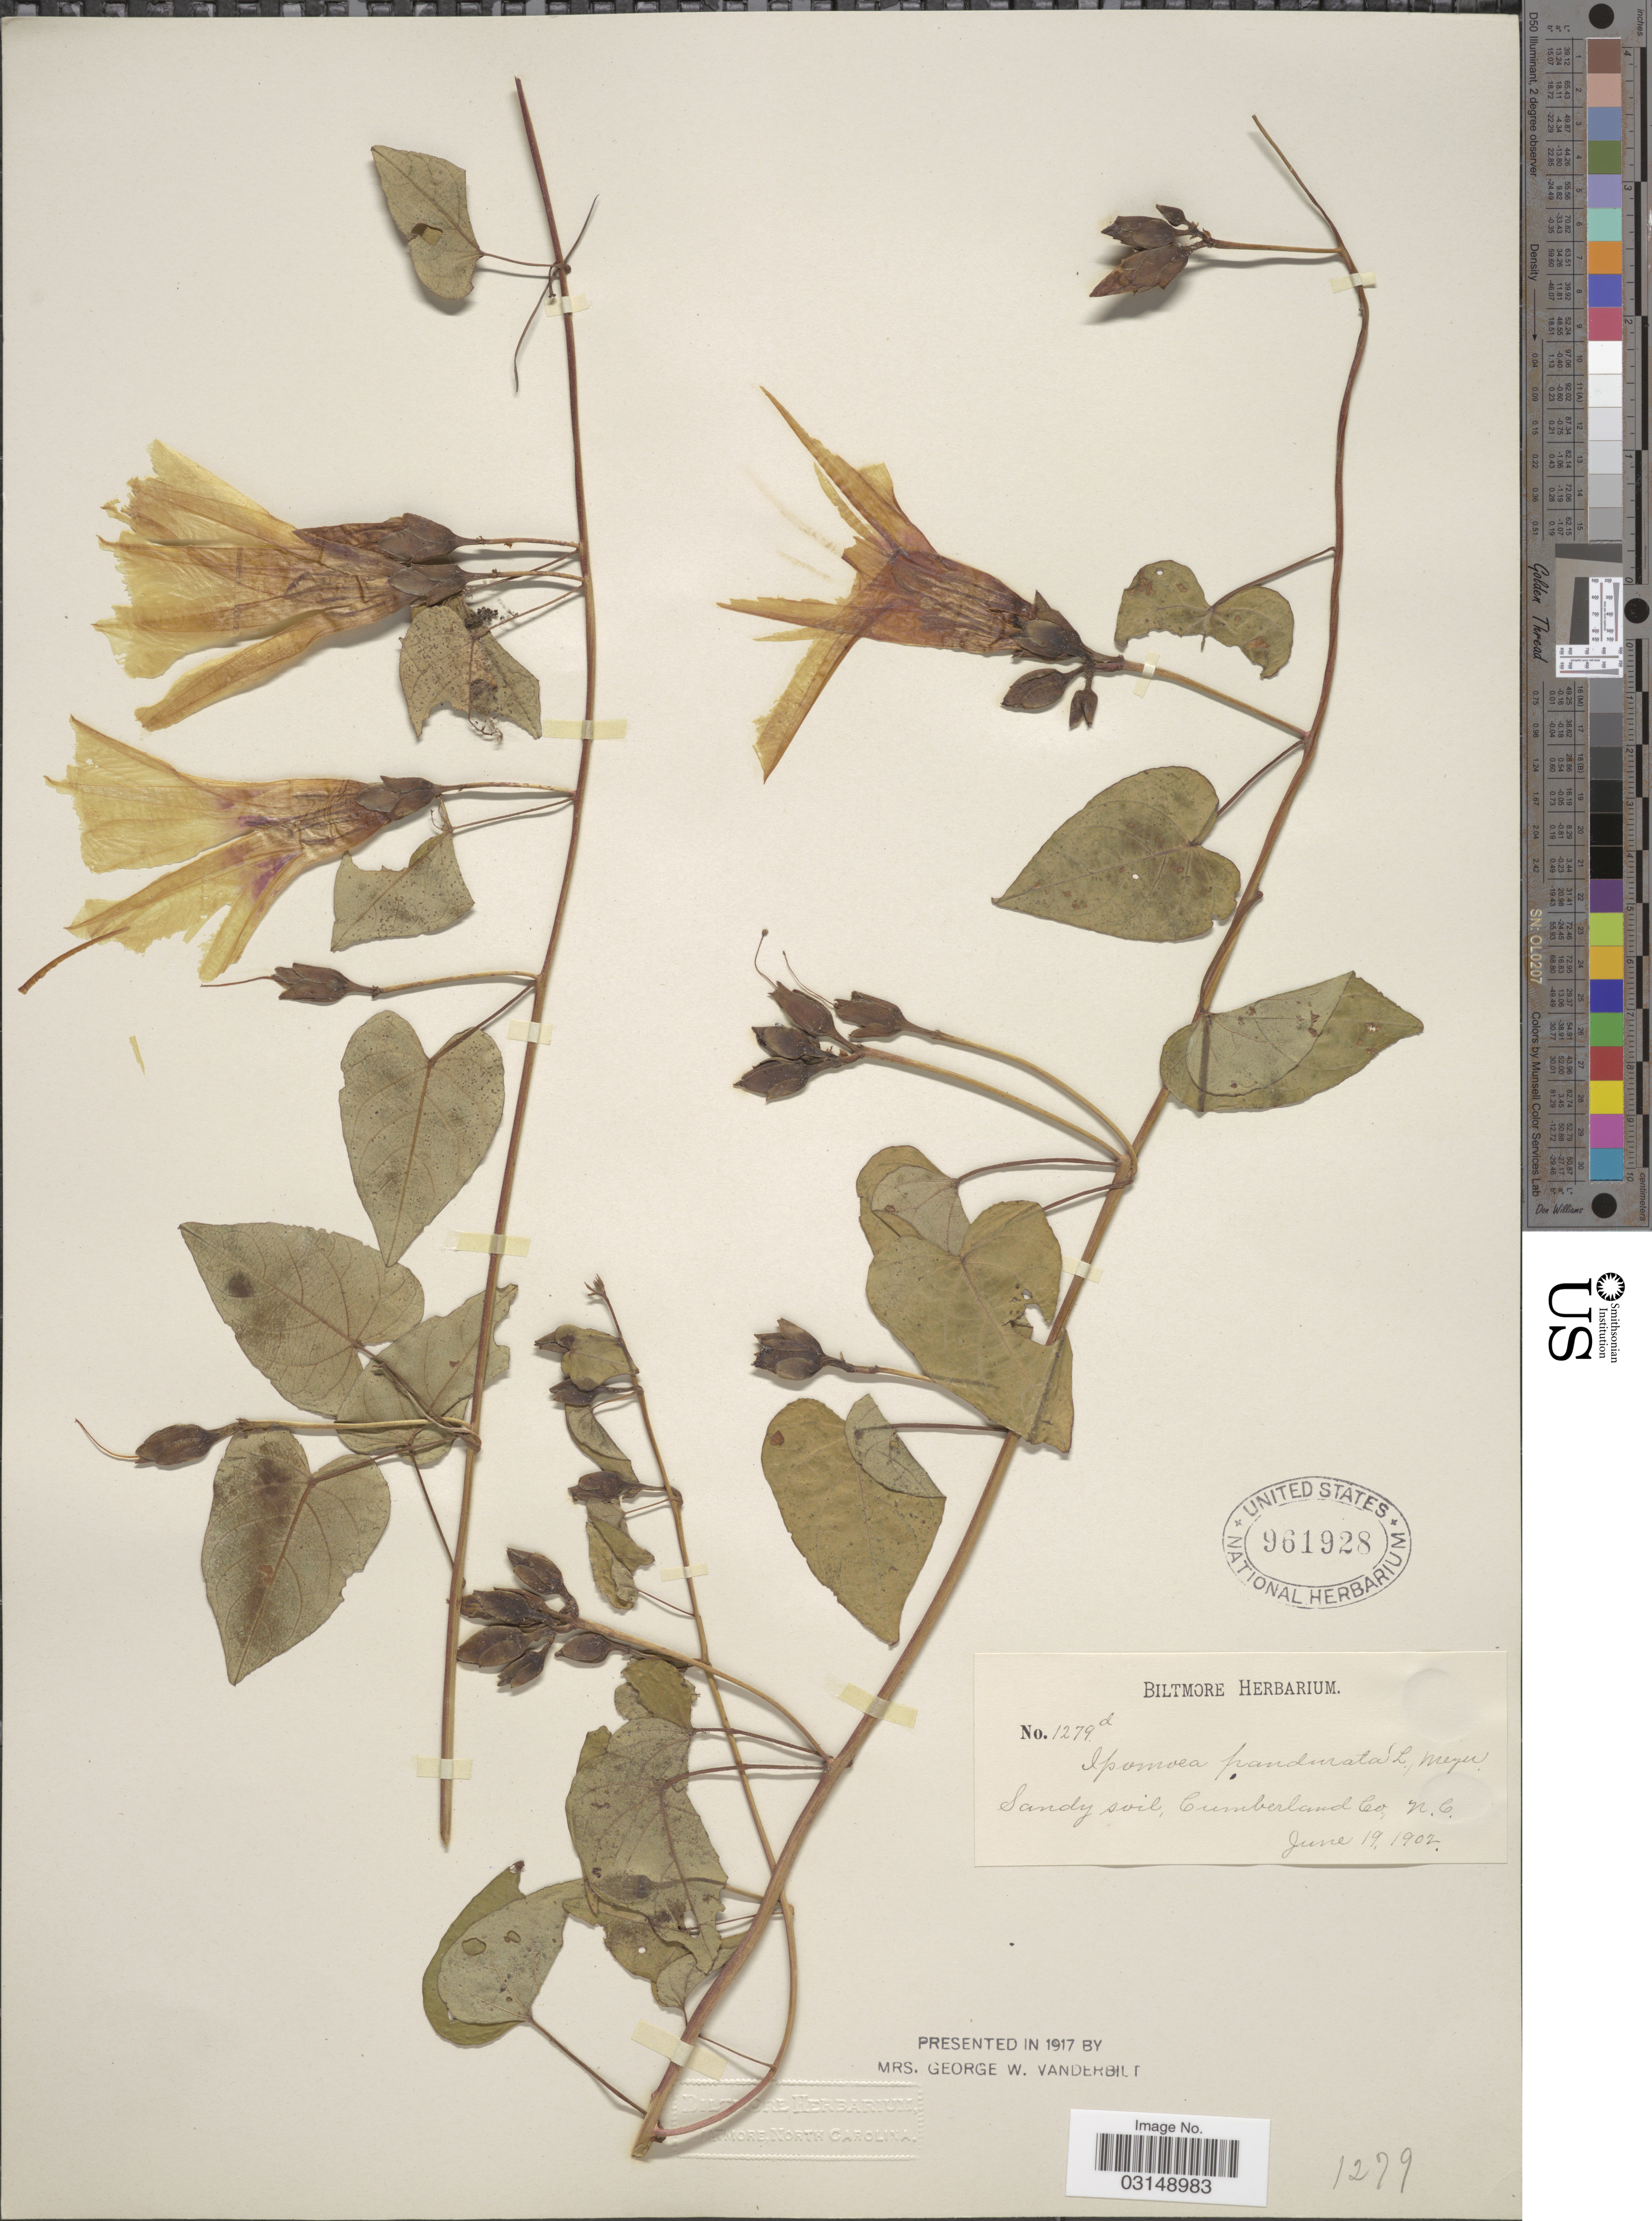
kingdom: Plantae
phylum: Tracheophyta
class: Magnoliopsida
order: Solanales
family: Convolvulaceae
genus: Ipomoea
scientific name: Ipomoea pandurata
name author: (L.) G. Mey.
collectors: ex herb. Biltmore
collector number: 1279d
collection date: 1902-06-19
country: United States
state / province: North Carolina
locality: Cumberland Co.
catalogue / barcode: US 961928